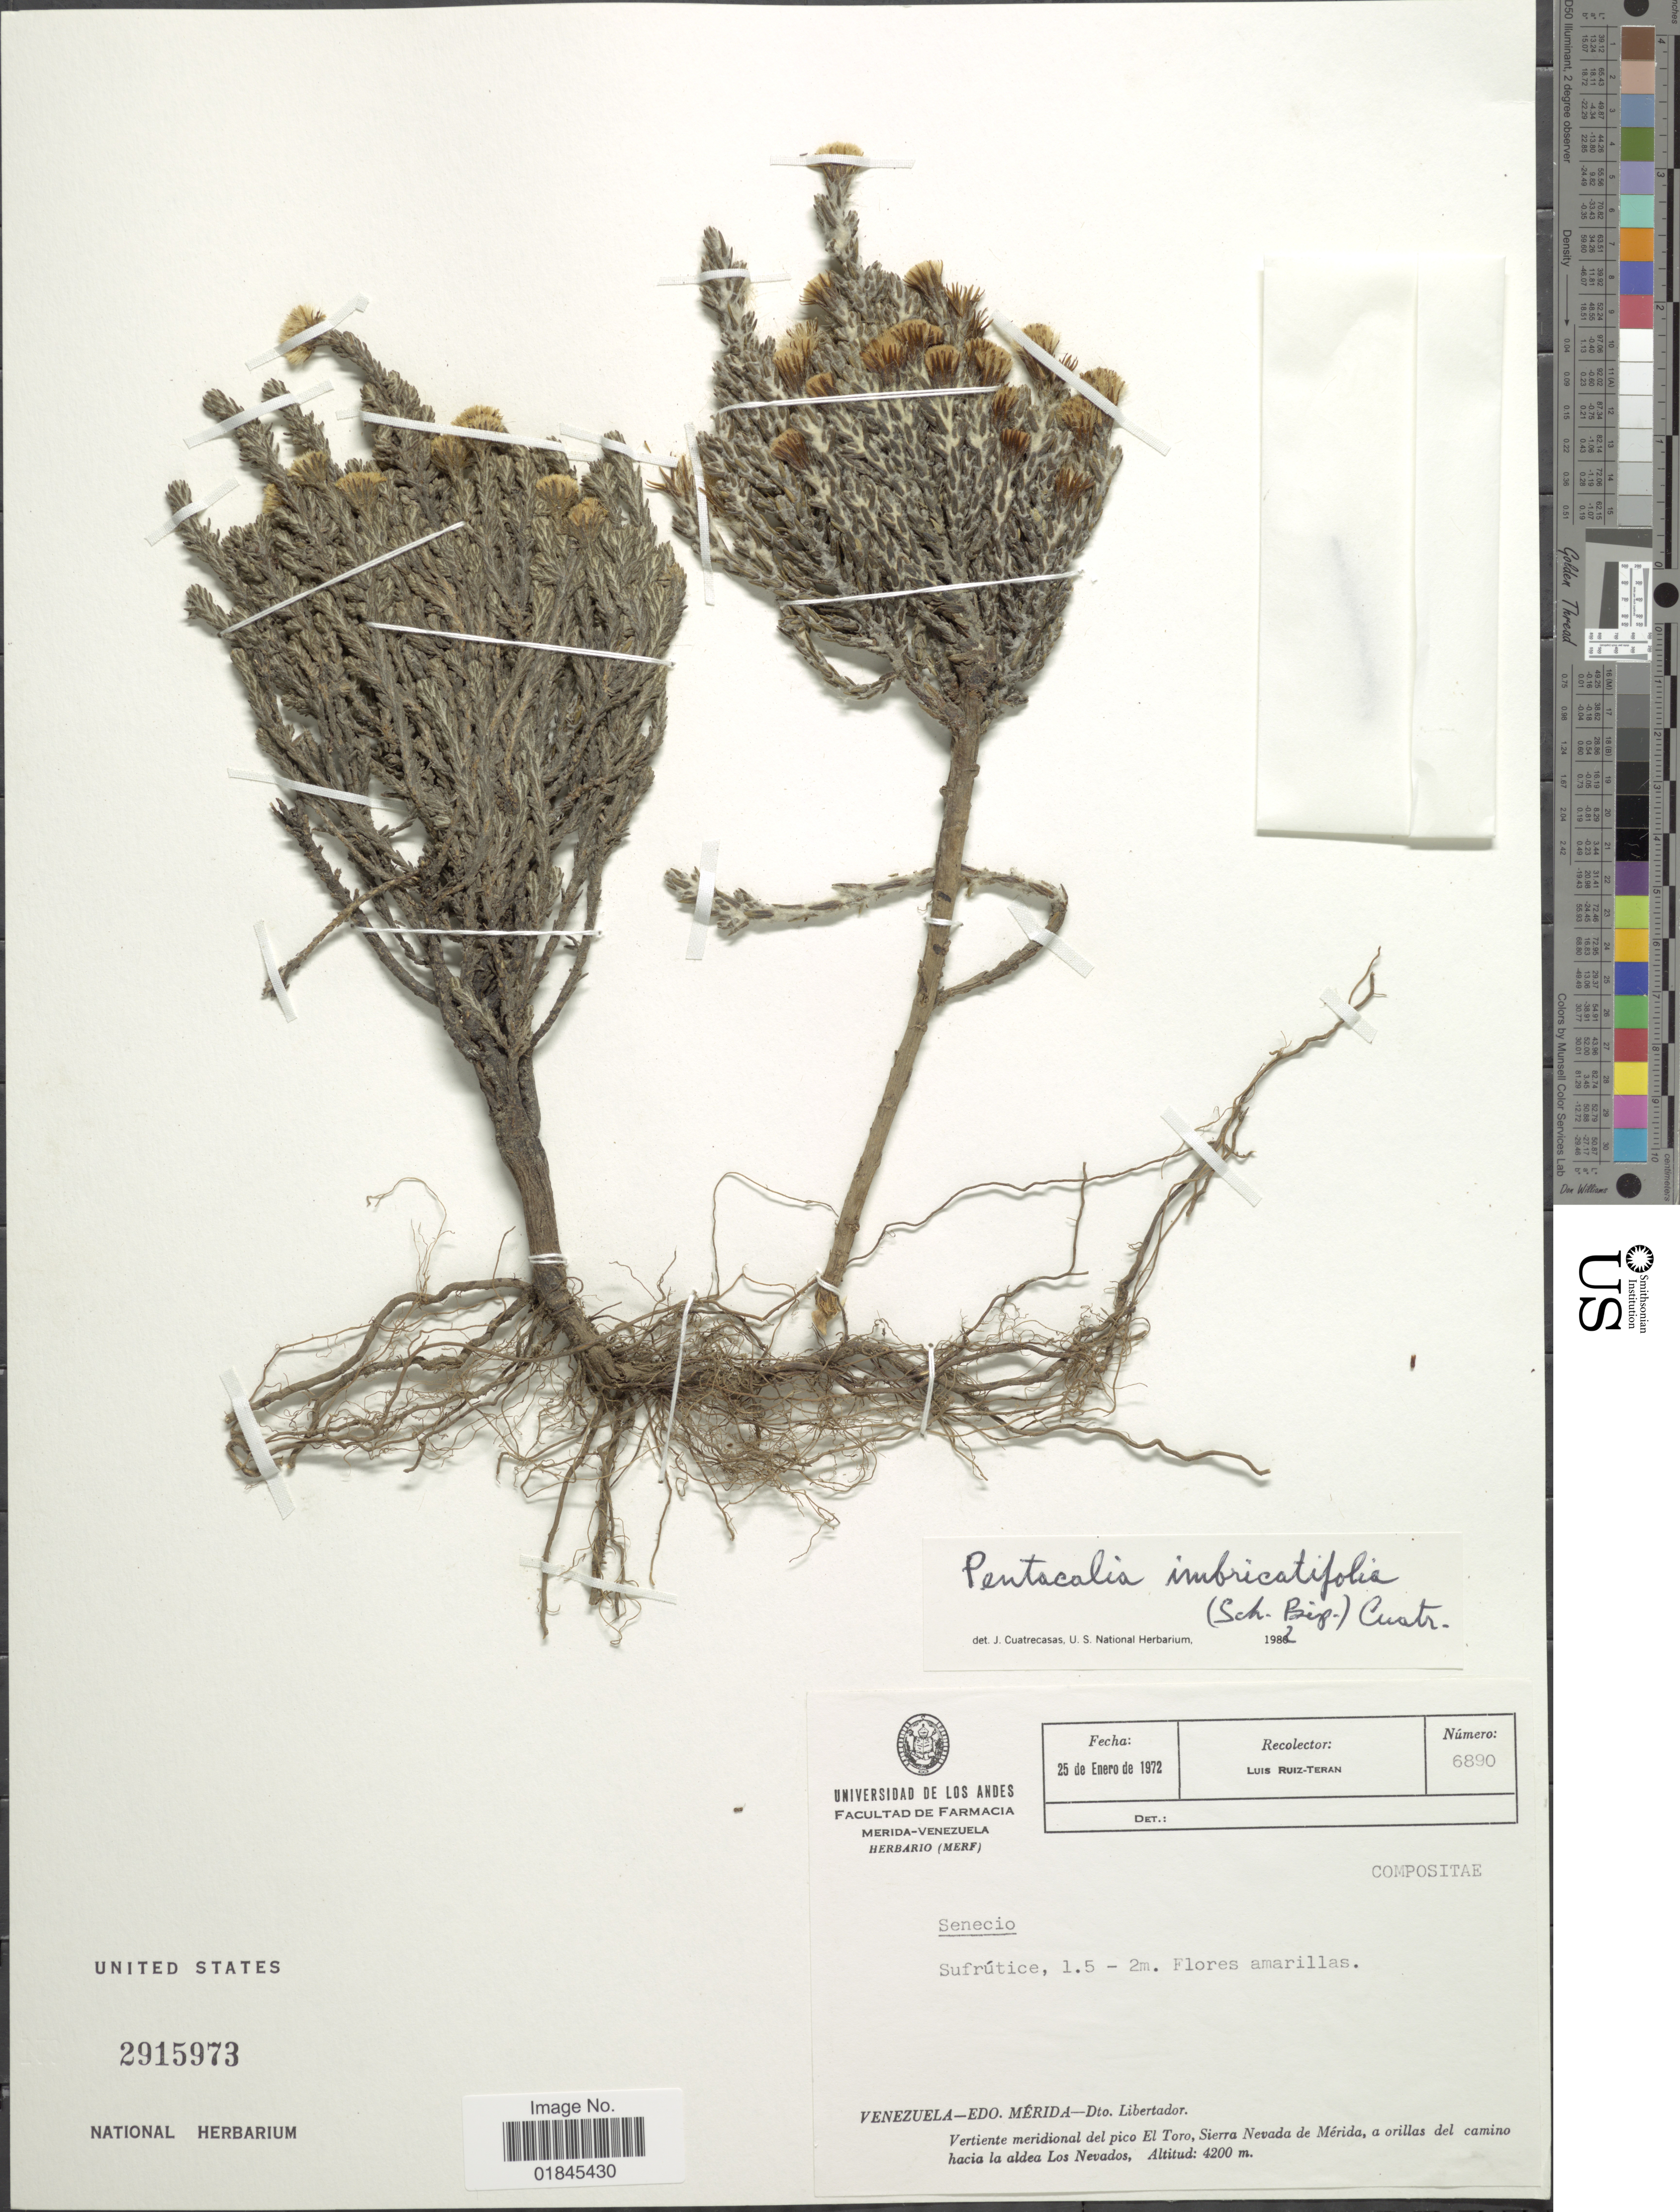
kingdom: Plantae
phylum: Tracheophyta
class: Magnoliopsida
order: Asterales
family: Asteraceae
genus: Pentacalia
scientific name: Pentacalia imbricatifolia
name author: (Sch. Bip. ex Wedd.) Cuatrec.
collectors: L. E. Ruíz-Terán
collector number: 6890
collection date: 1972-01-25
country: Venezuela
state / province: Mérida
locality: Venezuela - Edo. Mérida - Dto. Libertador. Vertiente meridional del pico El Toro, Sierra Nevada de Mérida, a orillas del camino hacia la aldea Los Nevados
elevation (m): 4200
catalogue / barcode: US 2915973